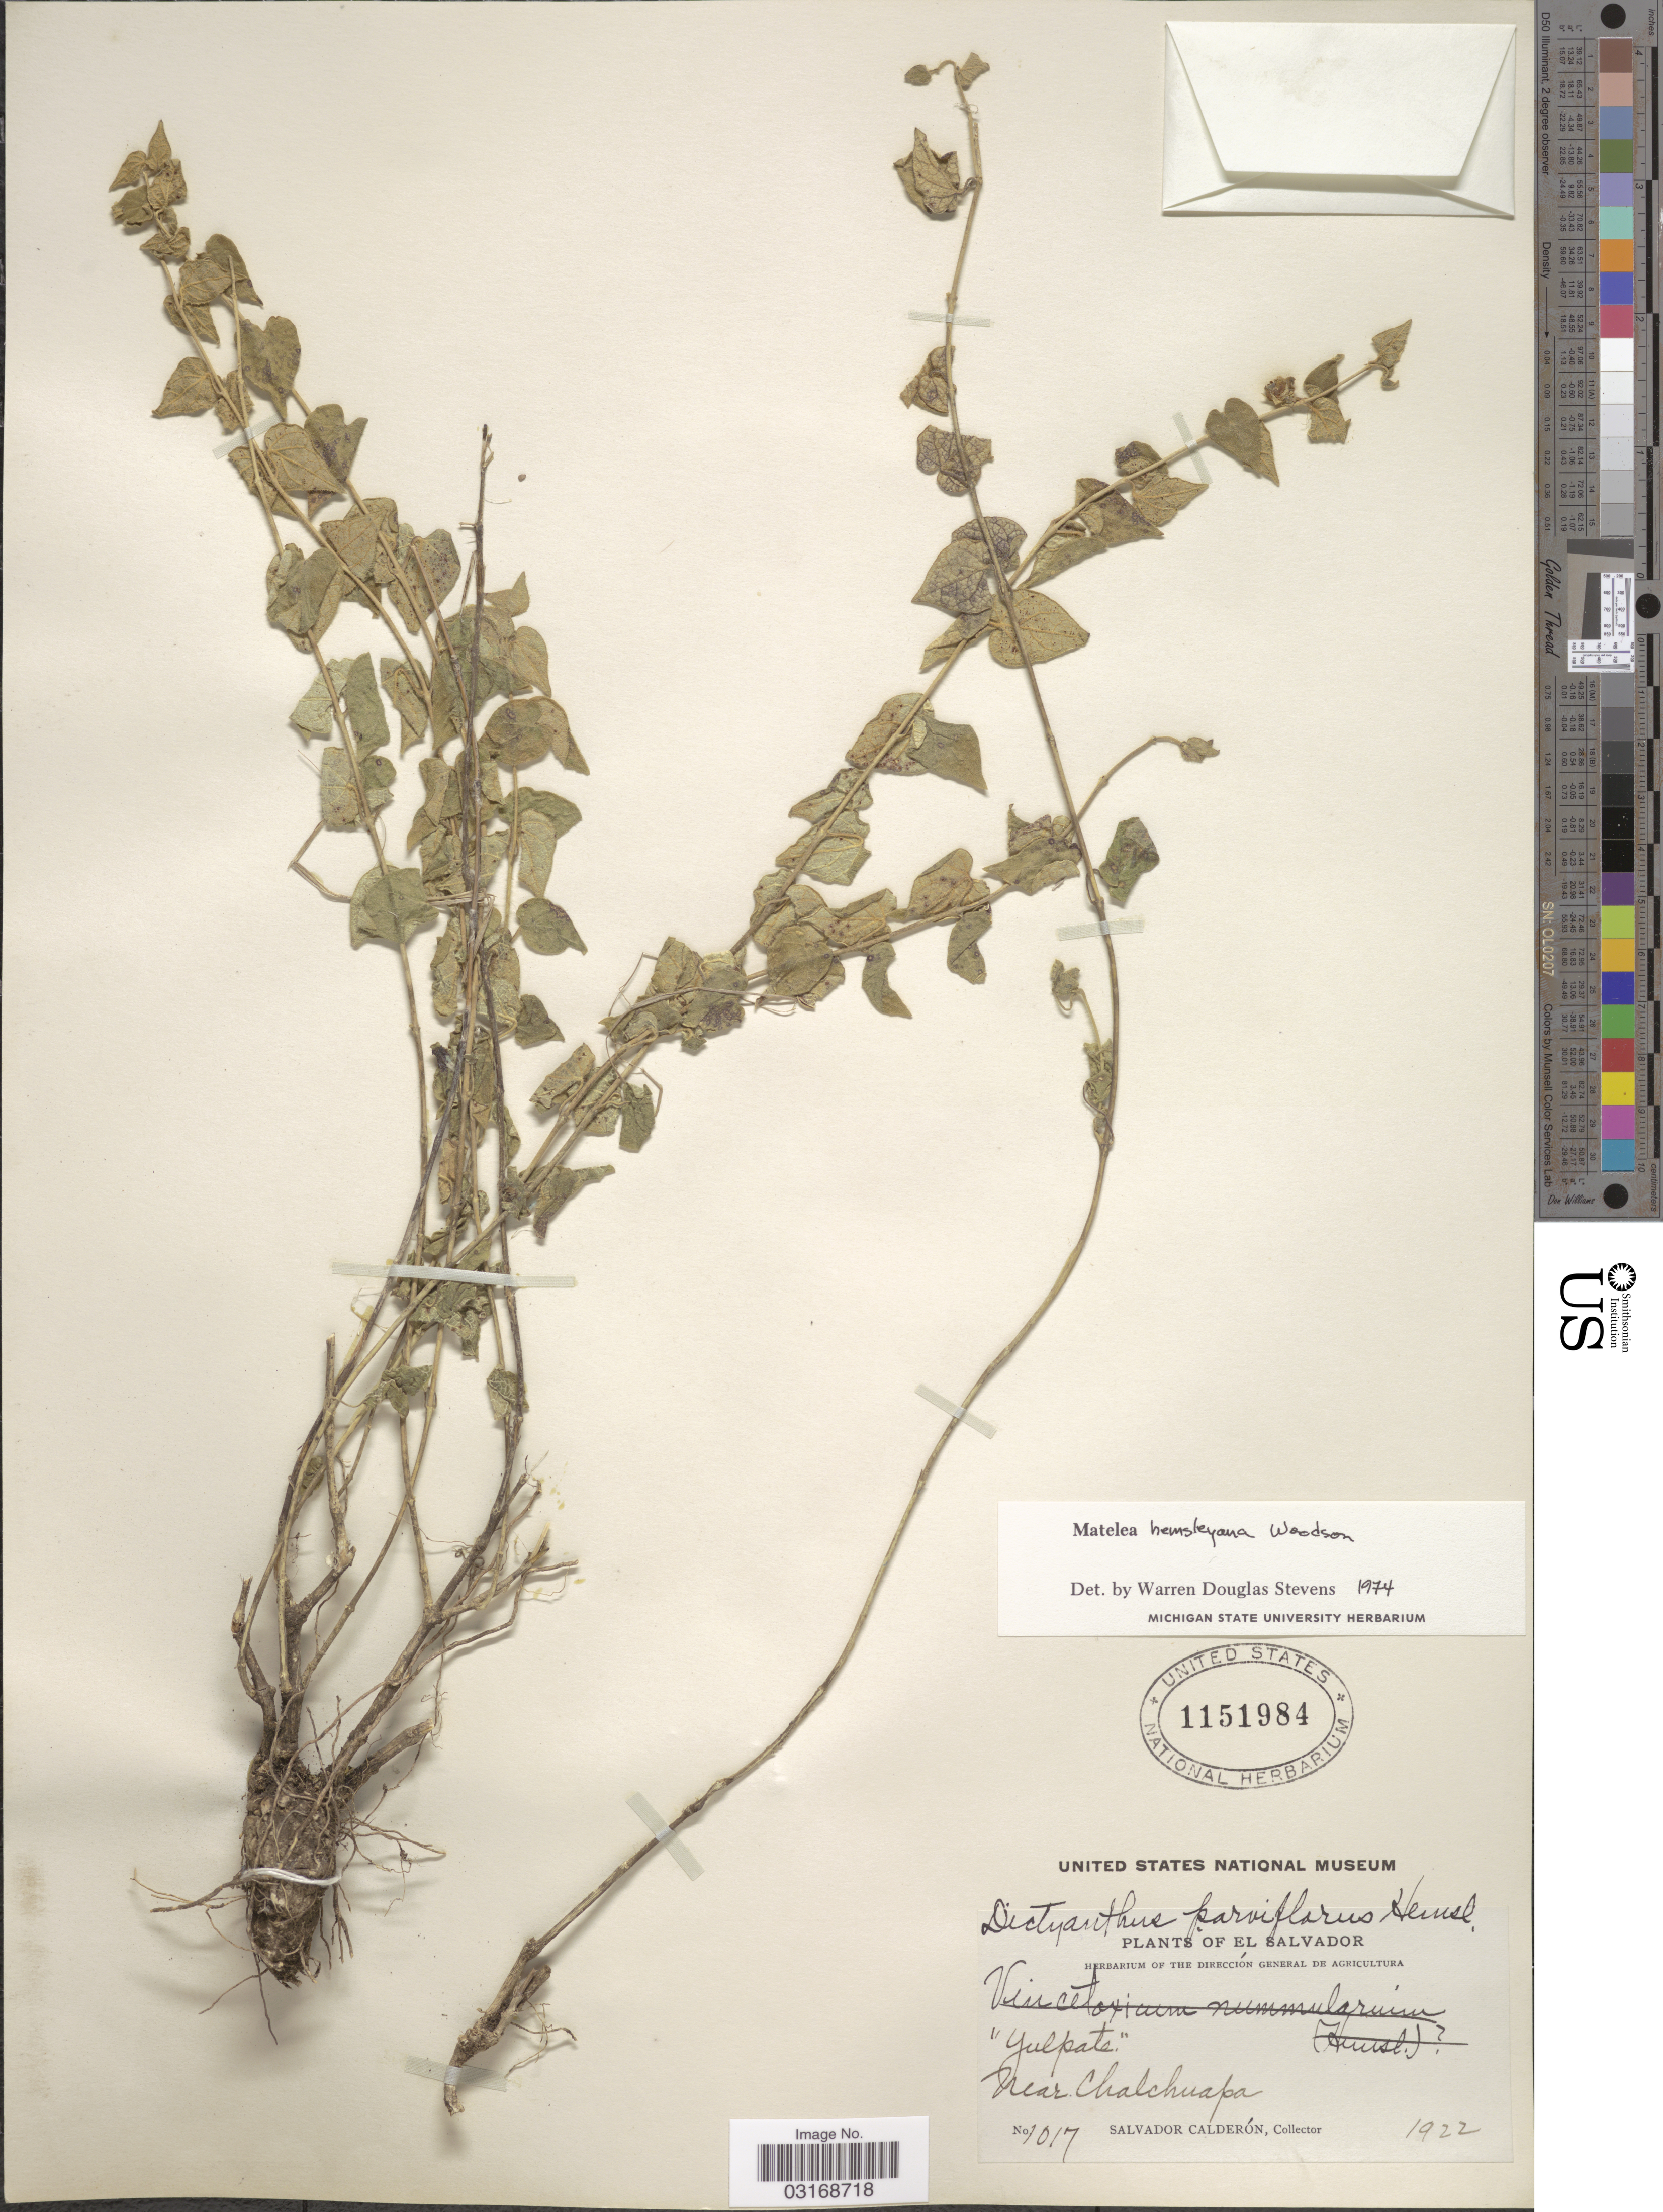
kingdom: Plantae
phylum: Tracheophyta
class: Magnoliopsida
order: Gentianales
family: Apocynaceae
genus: Matelea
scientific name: Matelea hemsleyana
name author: Woodson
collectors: S. Calderón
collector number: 1017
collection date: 1922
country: El Salvador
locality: Yulpats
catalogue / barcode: US 1151984